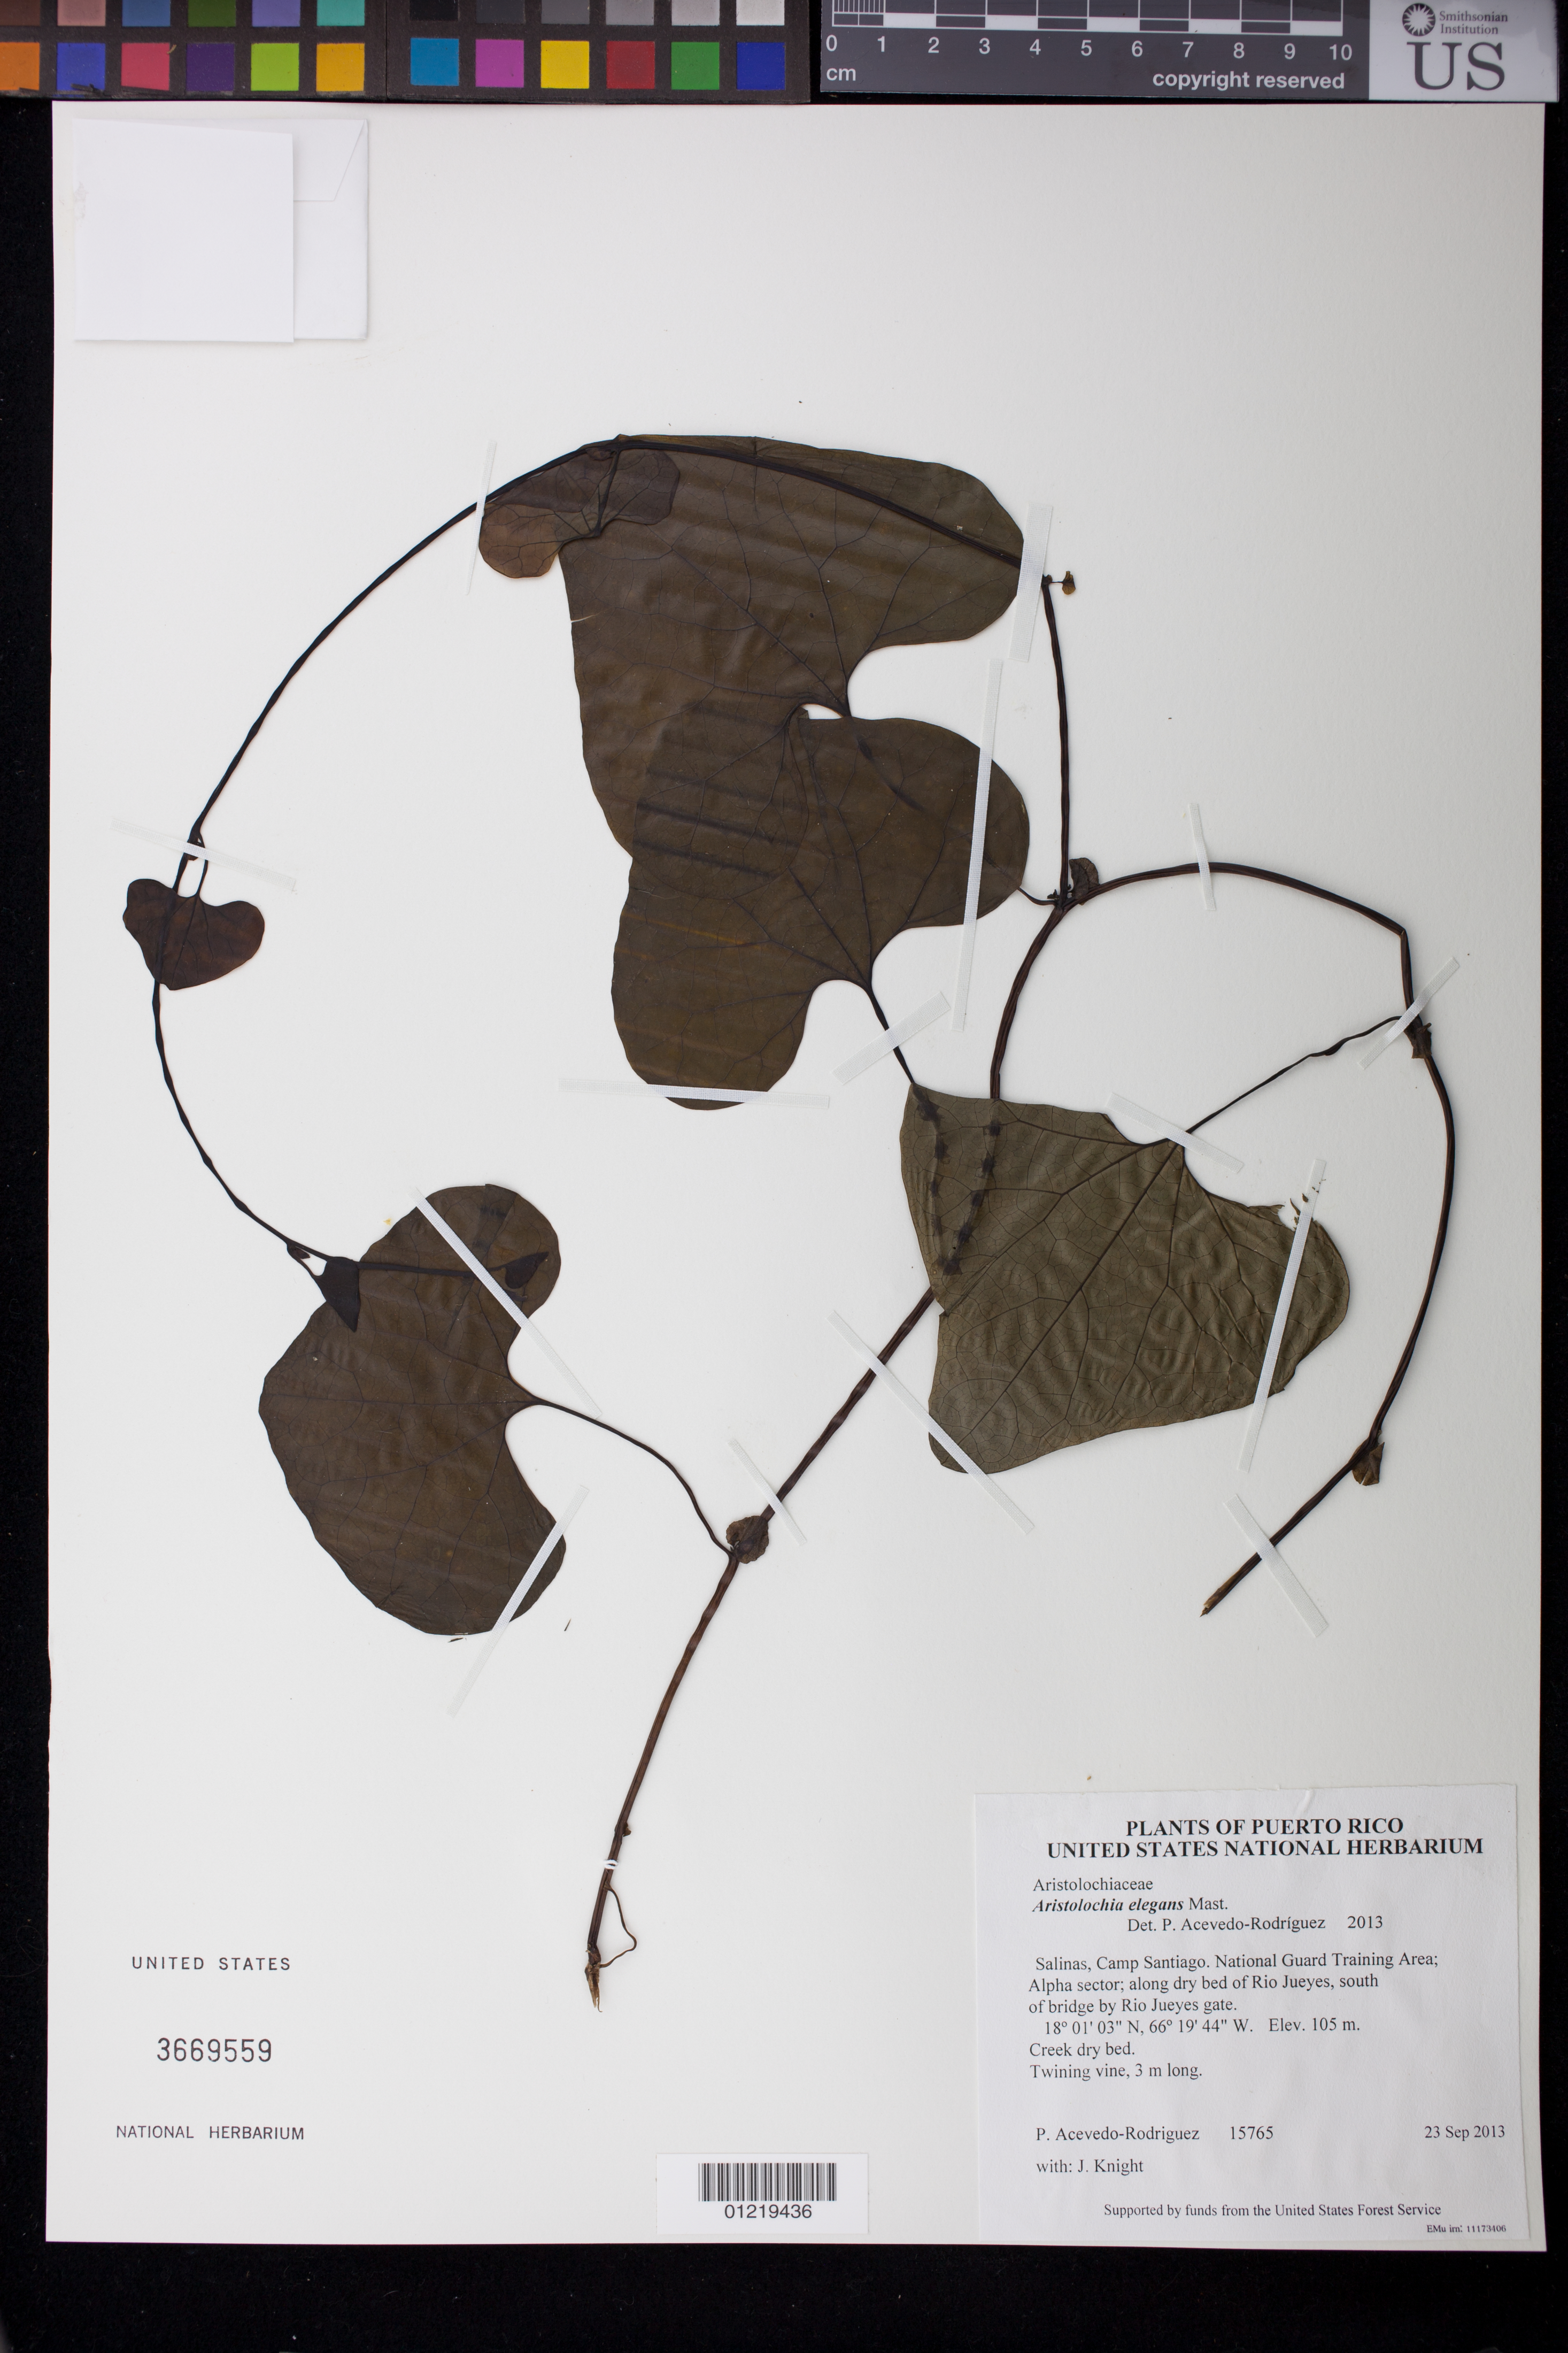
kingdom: Plantae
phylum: Tracheophyta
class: Magnoliopsida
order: Piperales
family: Aristolochiaceae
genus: Aristolochia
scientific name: Aristolochia elegans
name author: Mast.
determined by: Acevedo-Rodríguez, P., (BOT), Smithsonian Institution - National Museum of Natural History (UNITED STATES)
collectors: P. Acevedo-Rodr. & J. Knight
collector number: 15765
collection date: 2013-09-23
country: Puerto Rico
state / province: Salinas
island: Puerto Rico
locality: Camp Santiago. National Guard Training Area; Alpha sector; along dry bed of Rio Jueyes, south of bridge by Rio Jueyes gate.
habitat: Creek dry bed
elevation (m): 105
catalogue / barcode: US 3669559